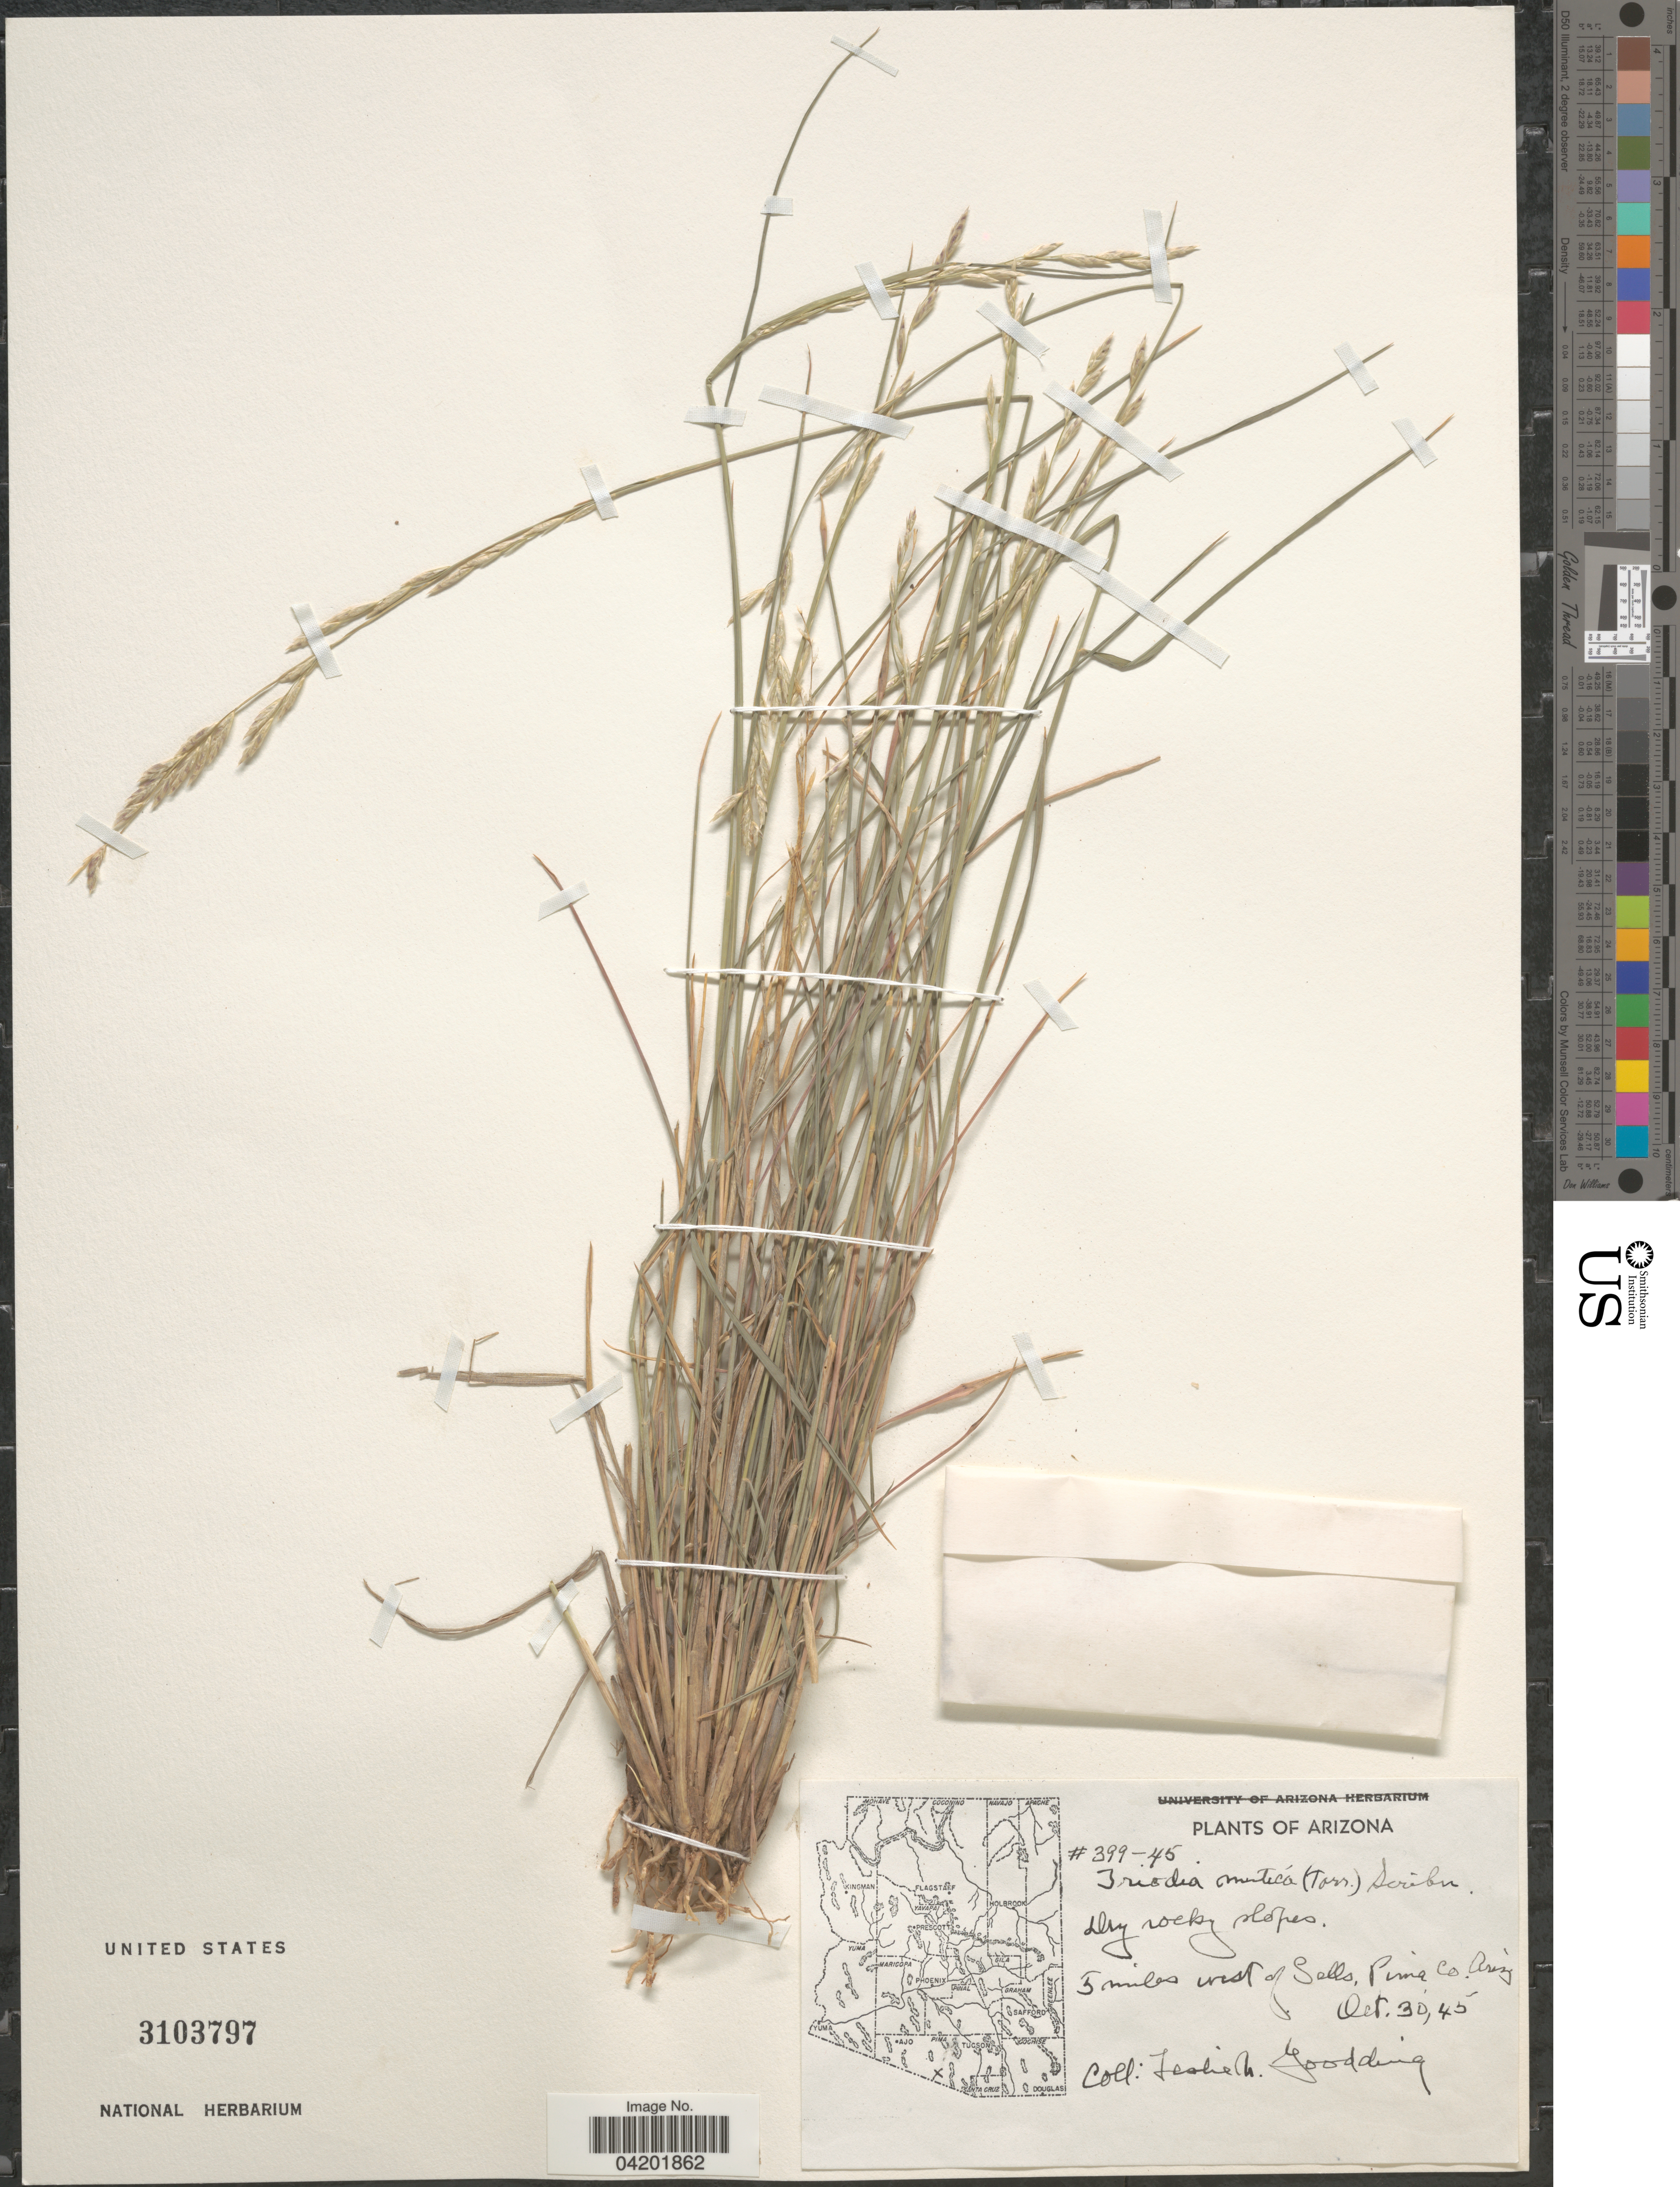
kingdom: Plantae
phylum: Tracheophyta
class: Liliopsida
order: Poales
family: Poaceae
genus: Tridentopsis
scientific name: Tridentopsis mutica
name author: (Torr.) P.M. Peterson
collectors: L. N. Goodding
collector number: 399-45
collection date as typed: Transcribed d/m/y: 30/10/45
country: United States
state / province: Arizona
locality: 5 miles west of Sells, Pima Co.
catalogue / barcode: US 3103797